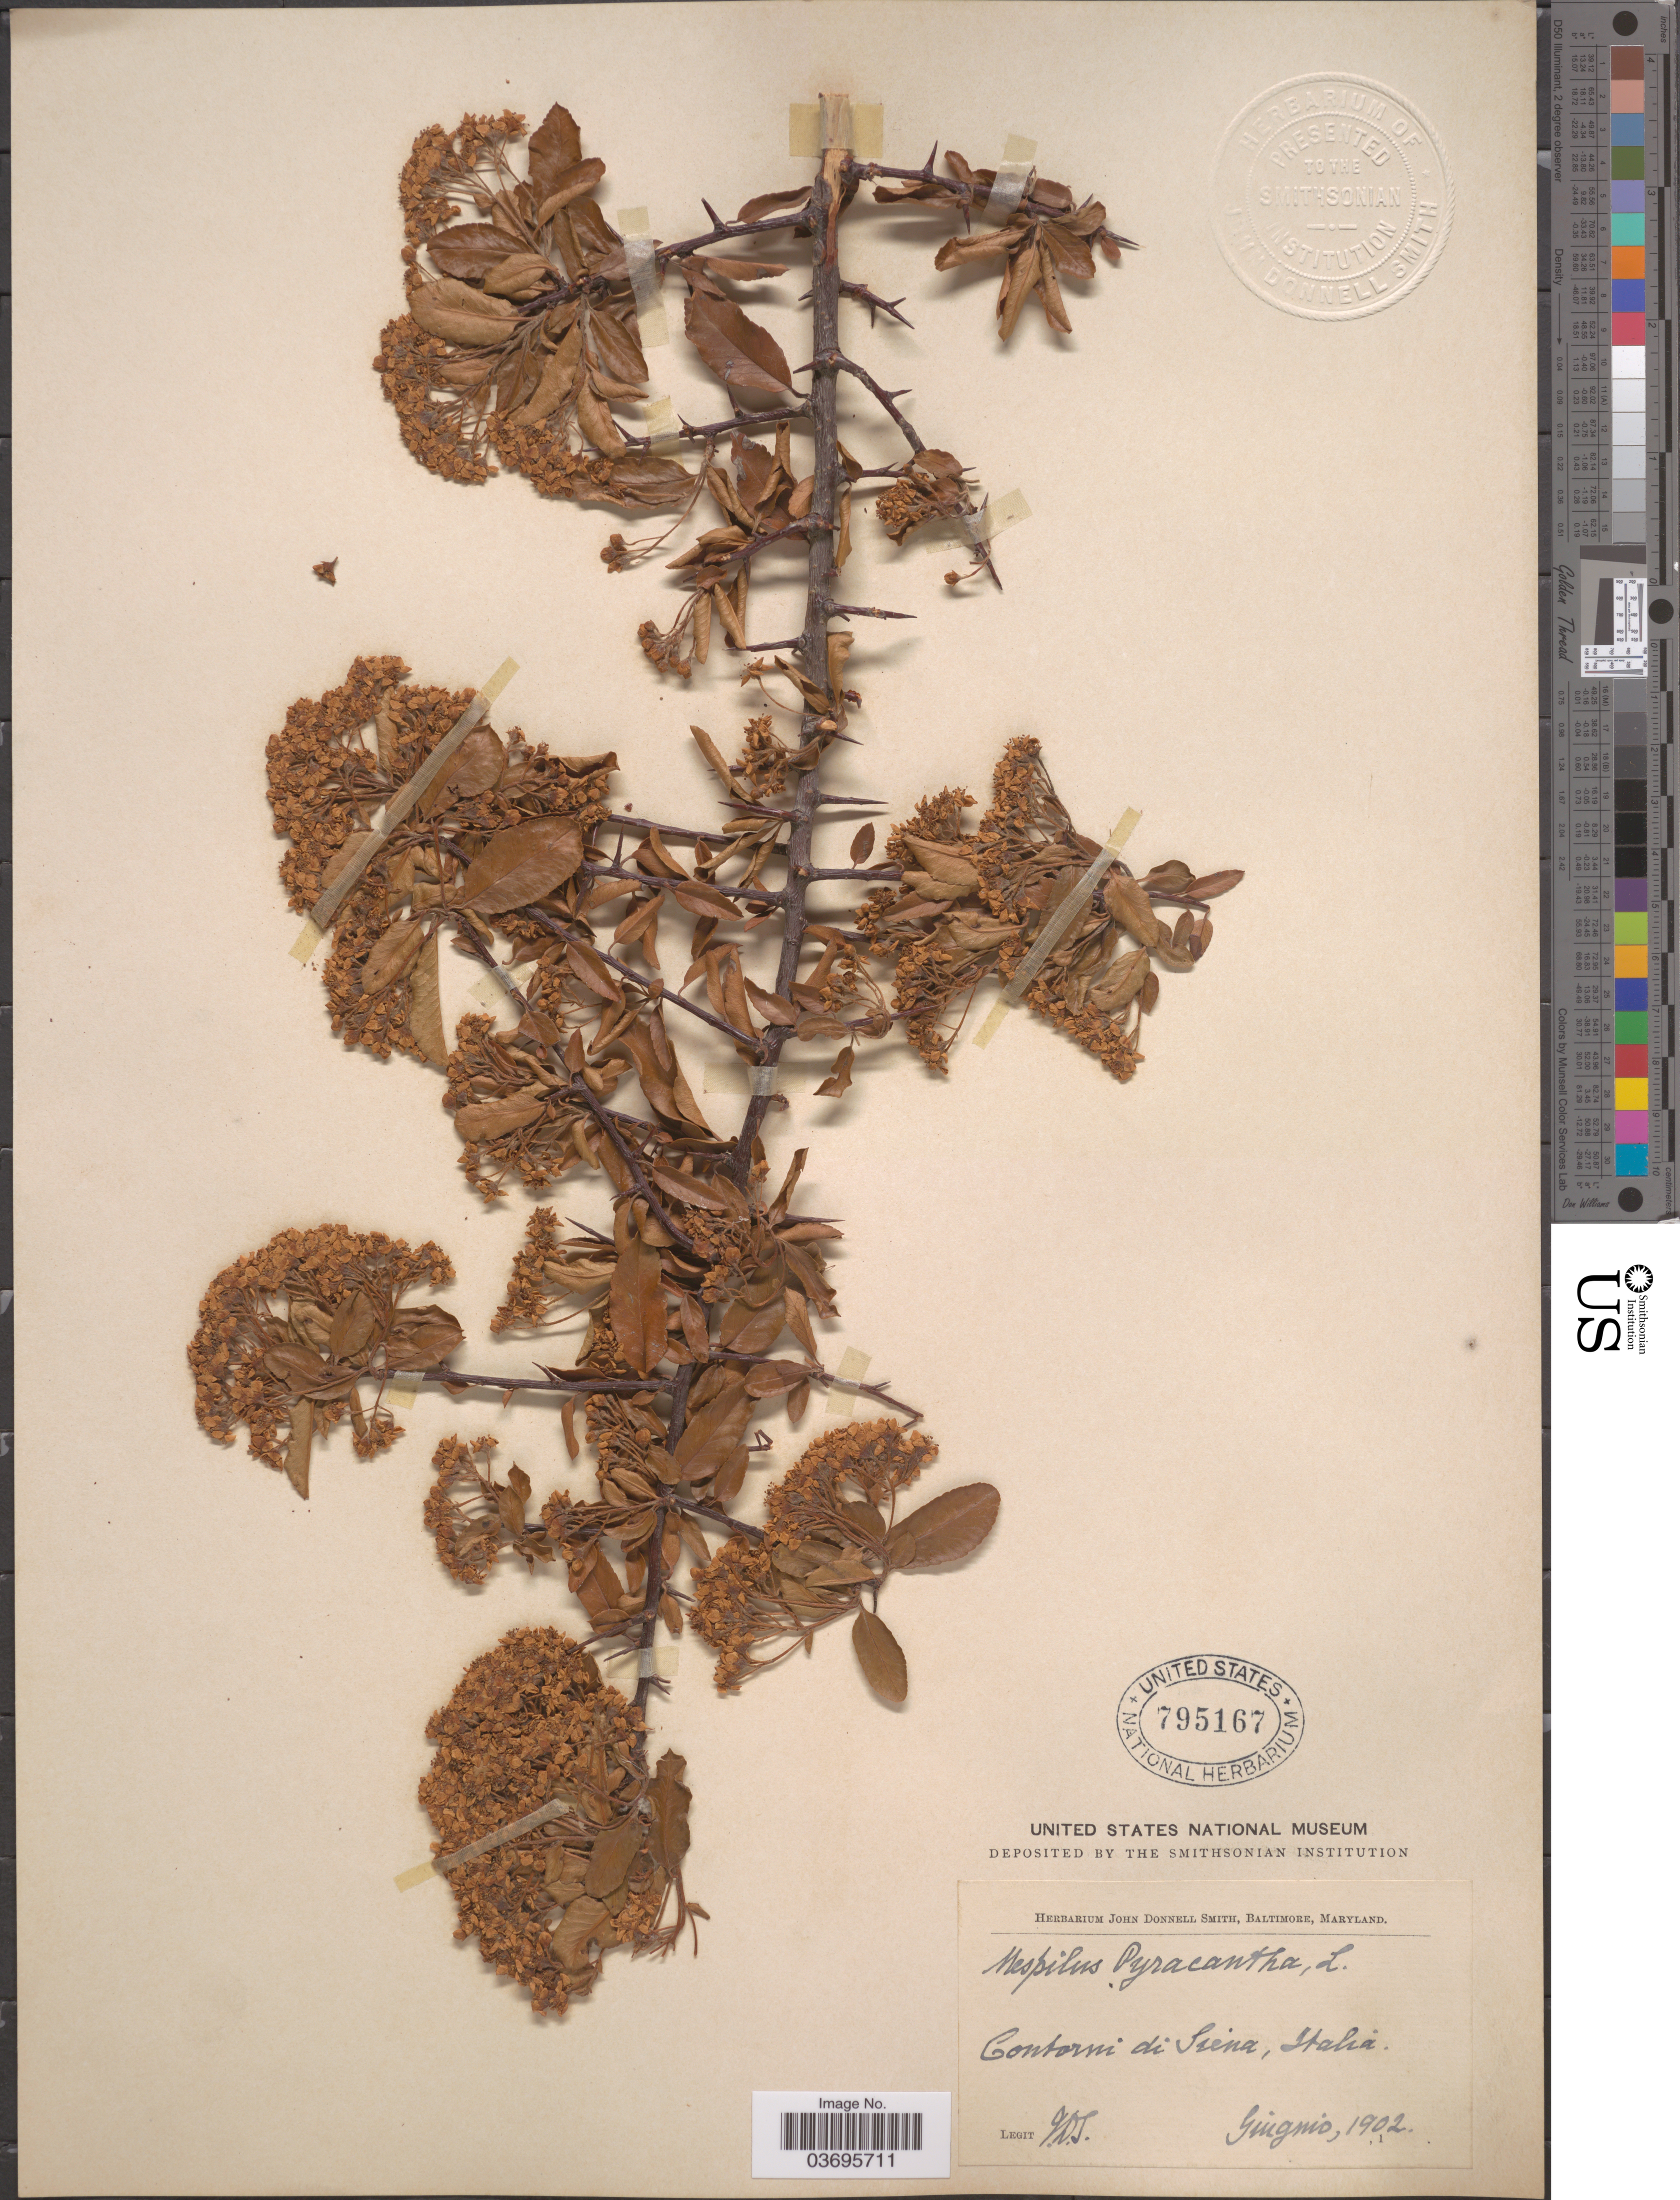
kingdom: Plantae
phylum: Tracheophyta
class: Magnoliopsida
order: Rosales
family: Rosaceae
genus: Pyracantha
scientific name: Pyracantha sp.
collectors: J. Donnell Smith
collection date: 1902-06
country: Italy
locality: Contorni di Siena. [interpreted]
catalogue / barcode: US 795167